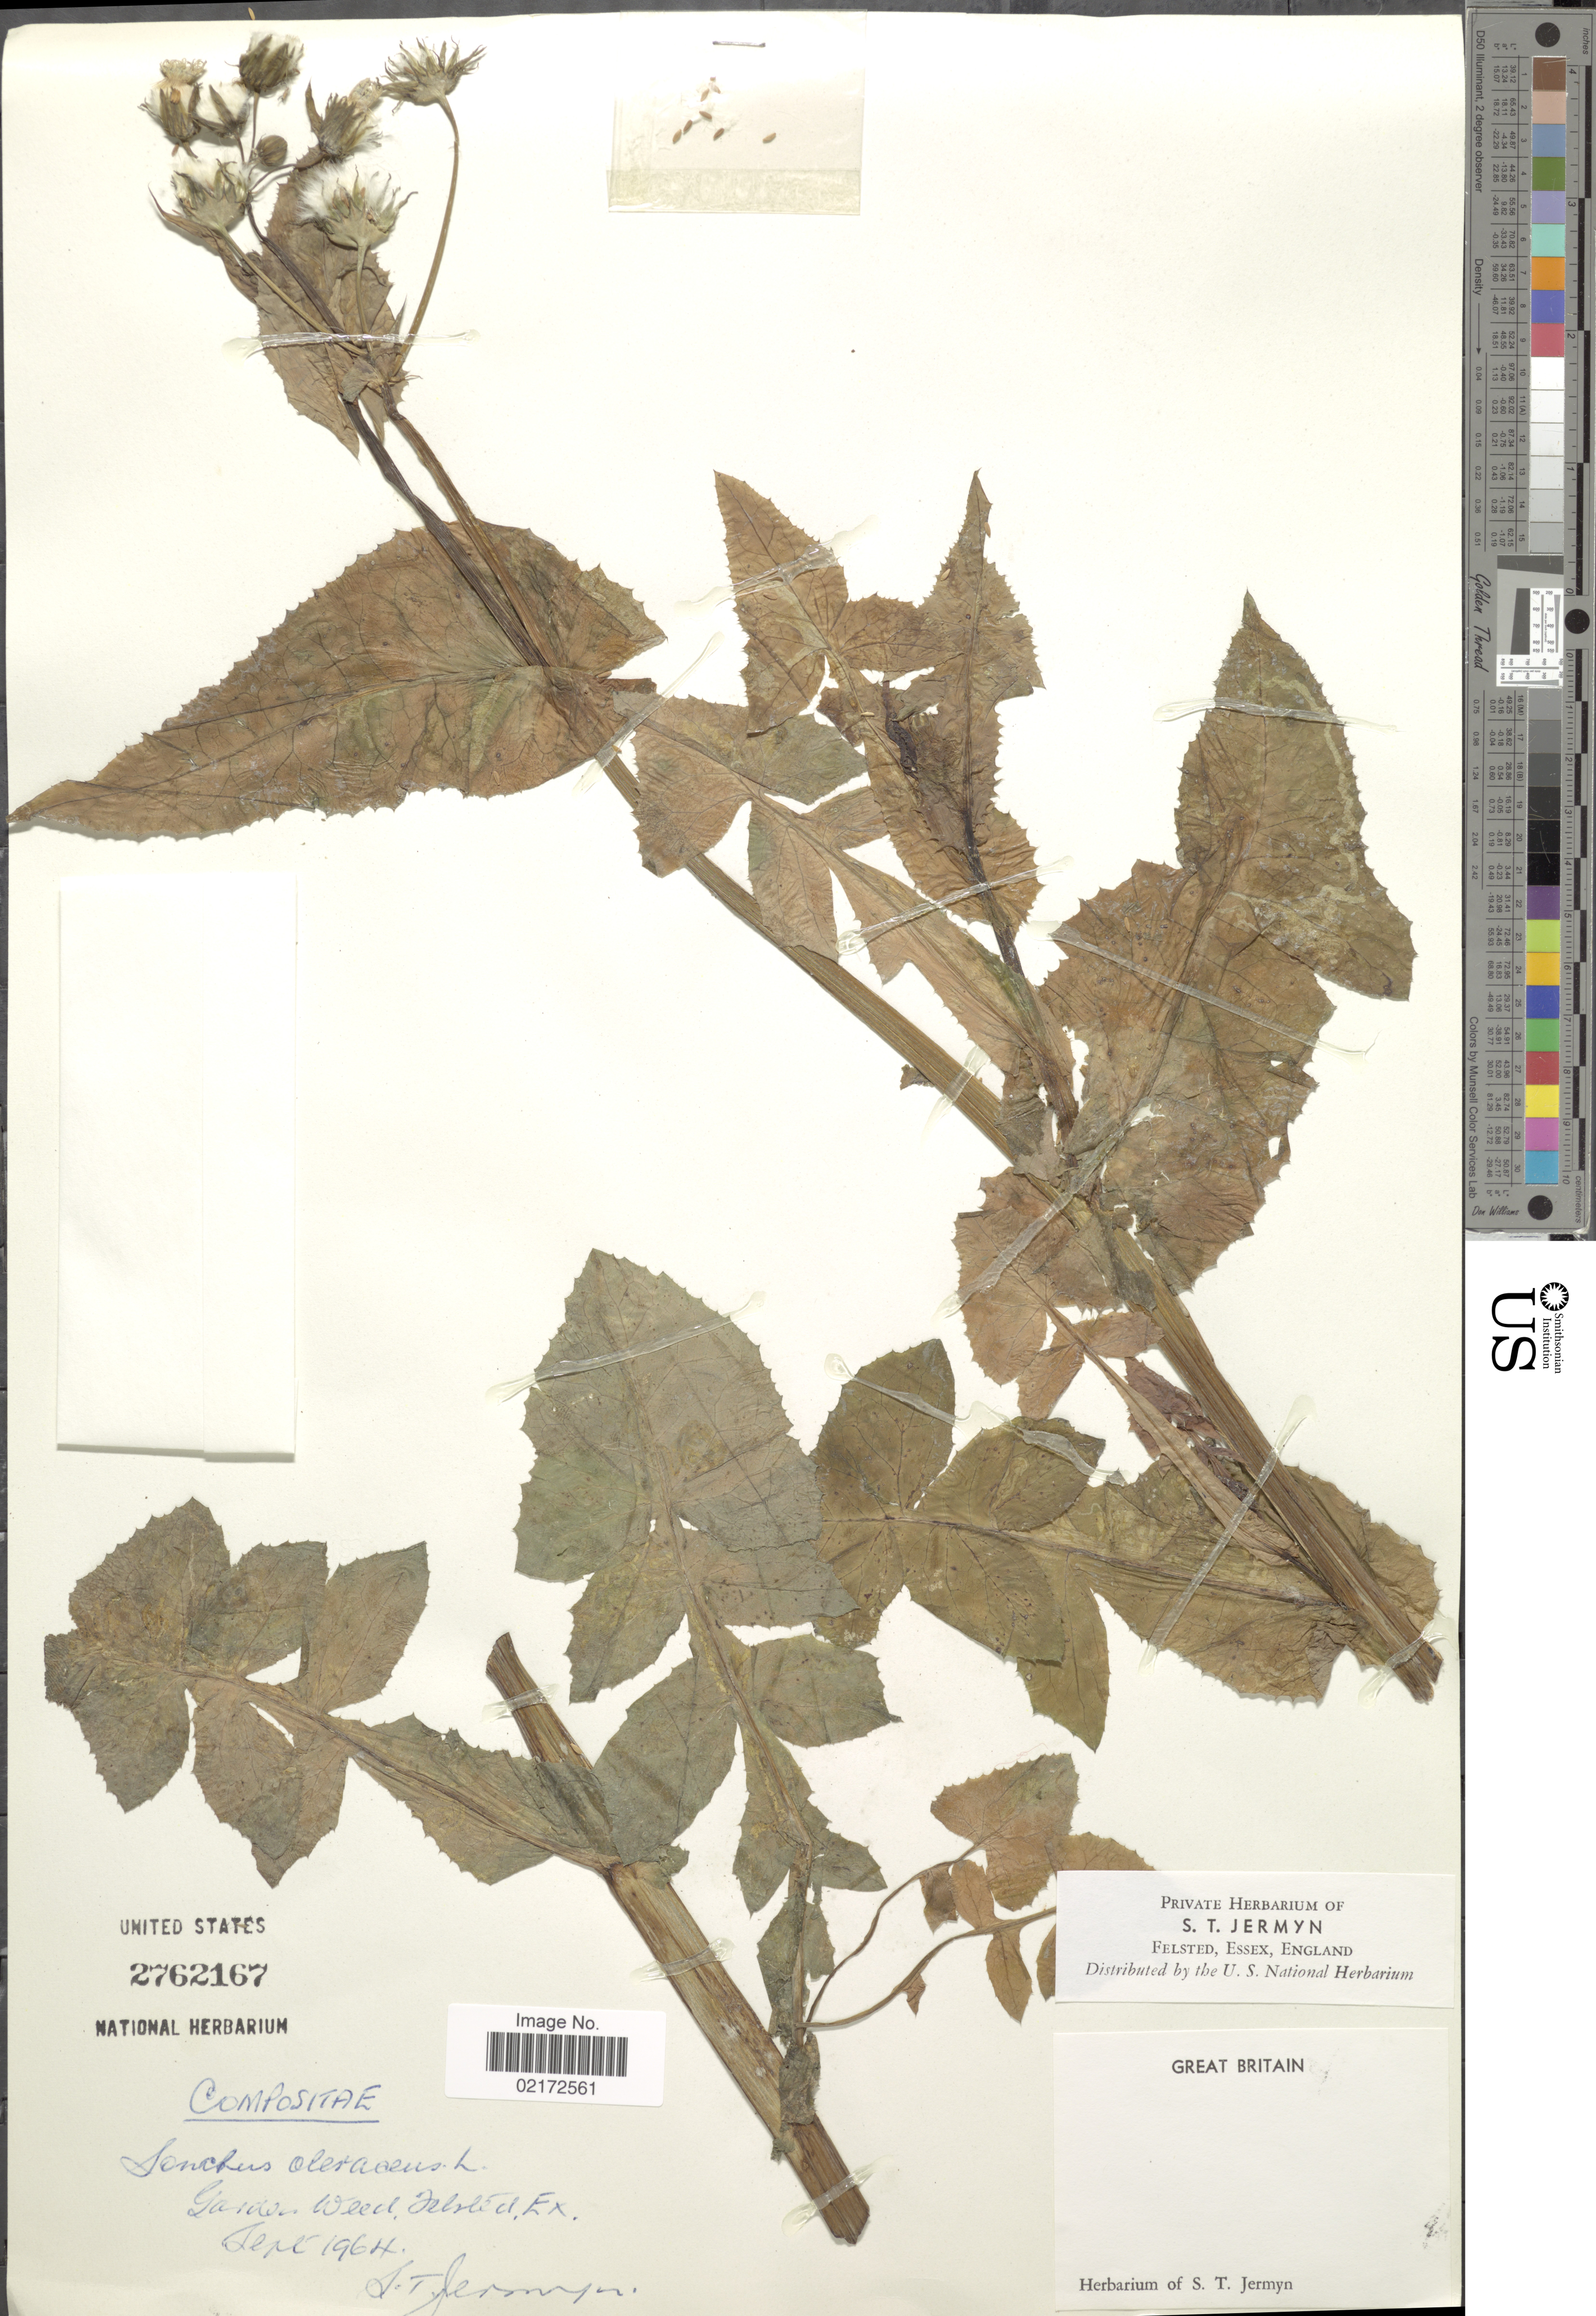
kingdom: Plantae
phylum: Tracheophyta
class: Magnoliopsida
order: Asterales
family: Asteraceae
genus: Sonchus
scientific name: Sonchus oleraceus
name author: L.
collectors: S. Jermyn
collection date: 1964-09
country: United Kingdom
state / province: England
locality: Felsted, Essex, England. Great Britain. Garden Weed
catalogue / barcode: US 2762167